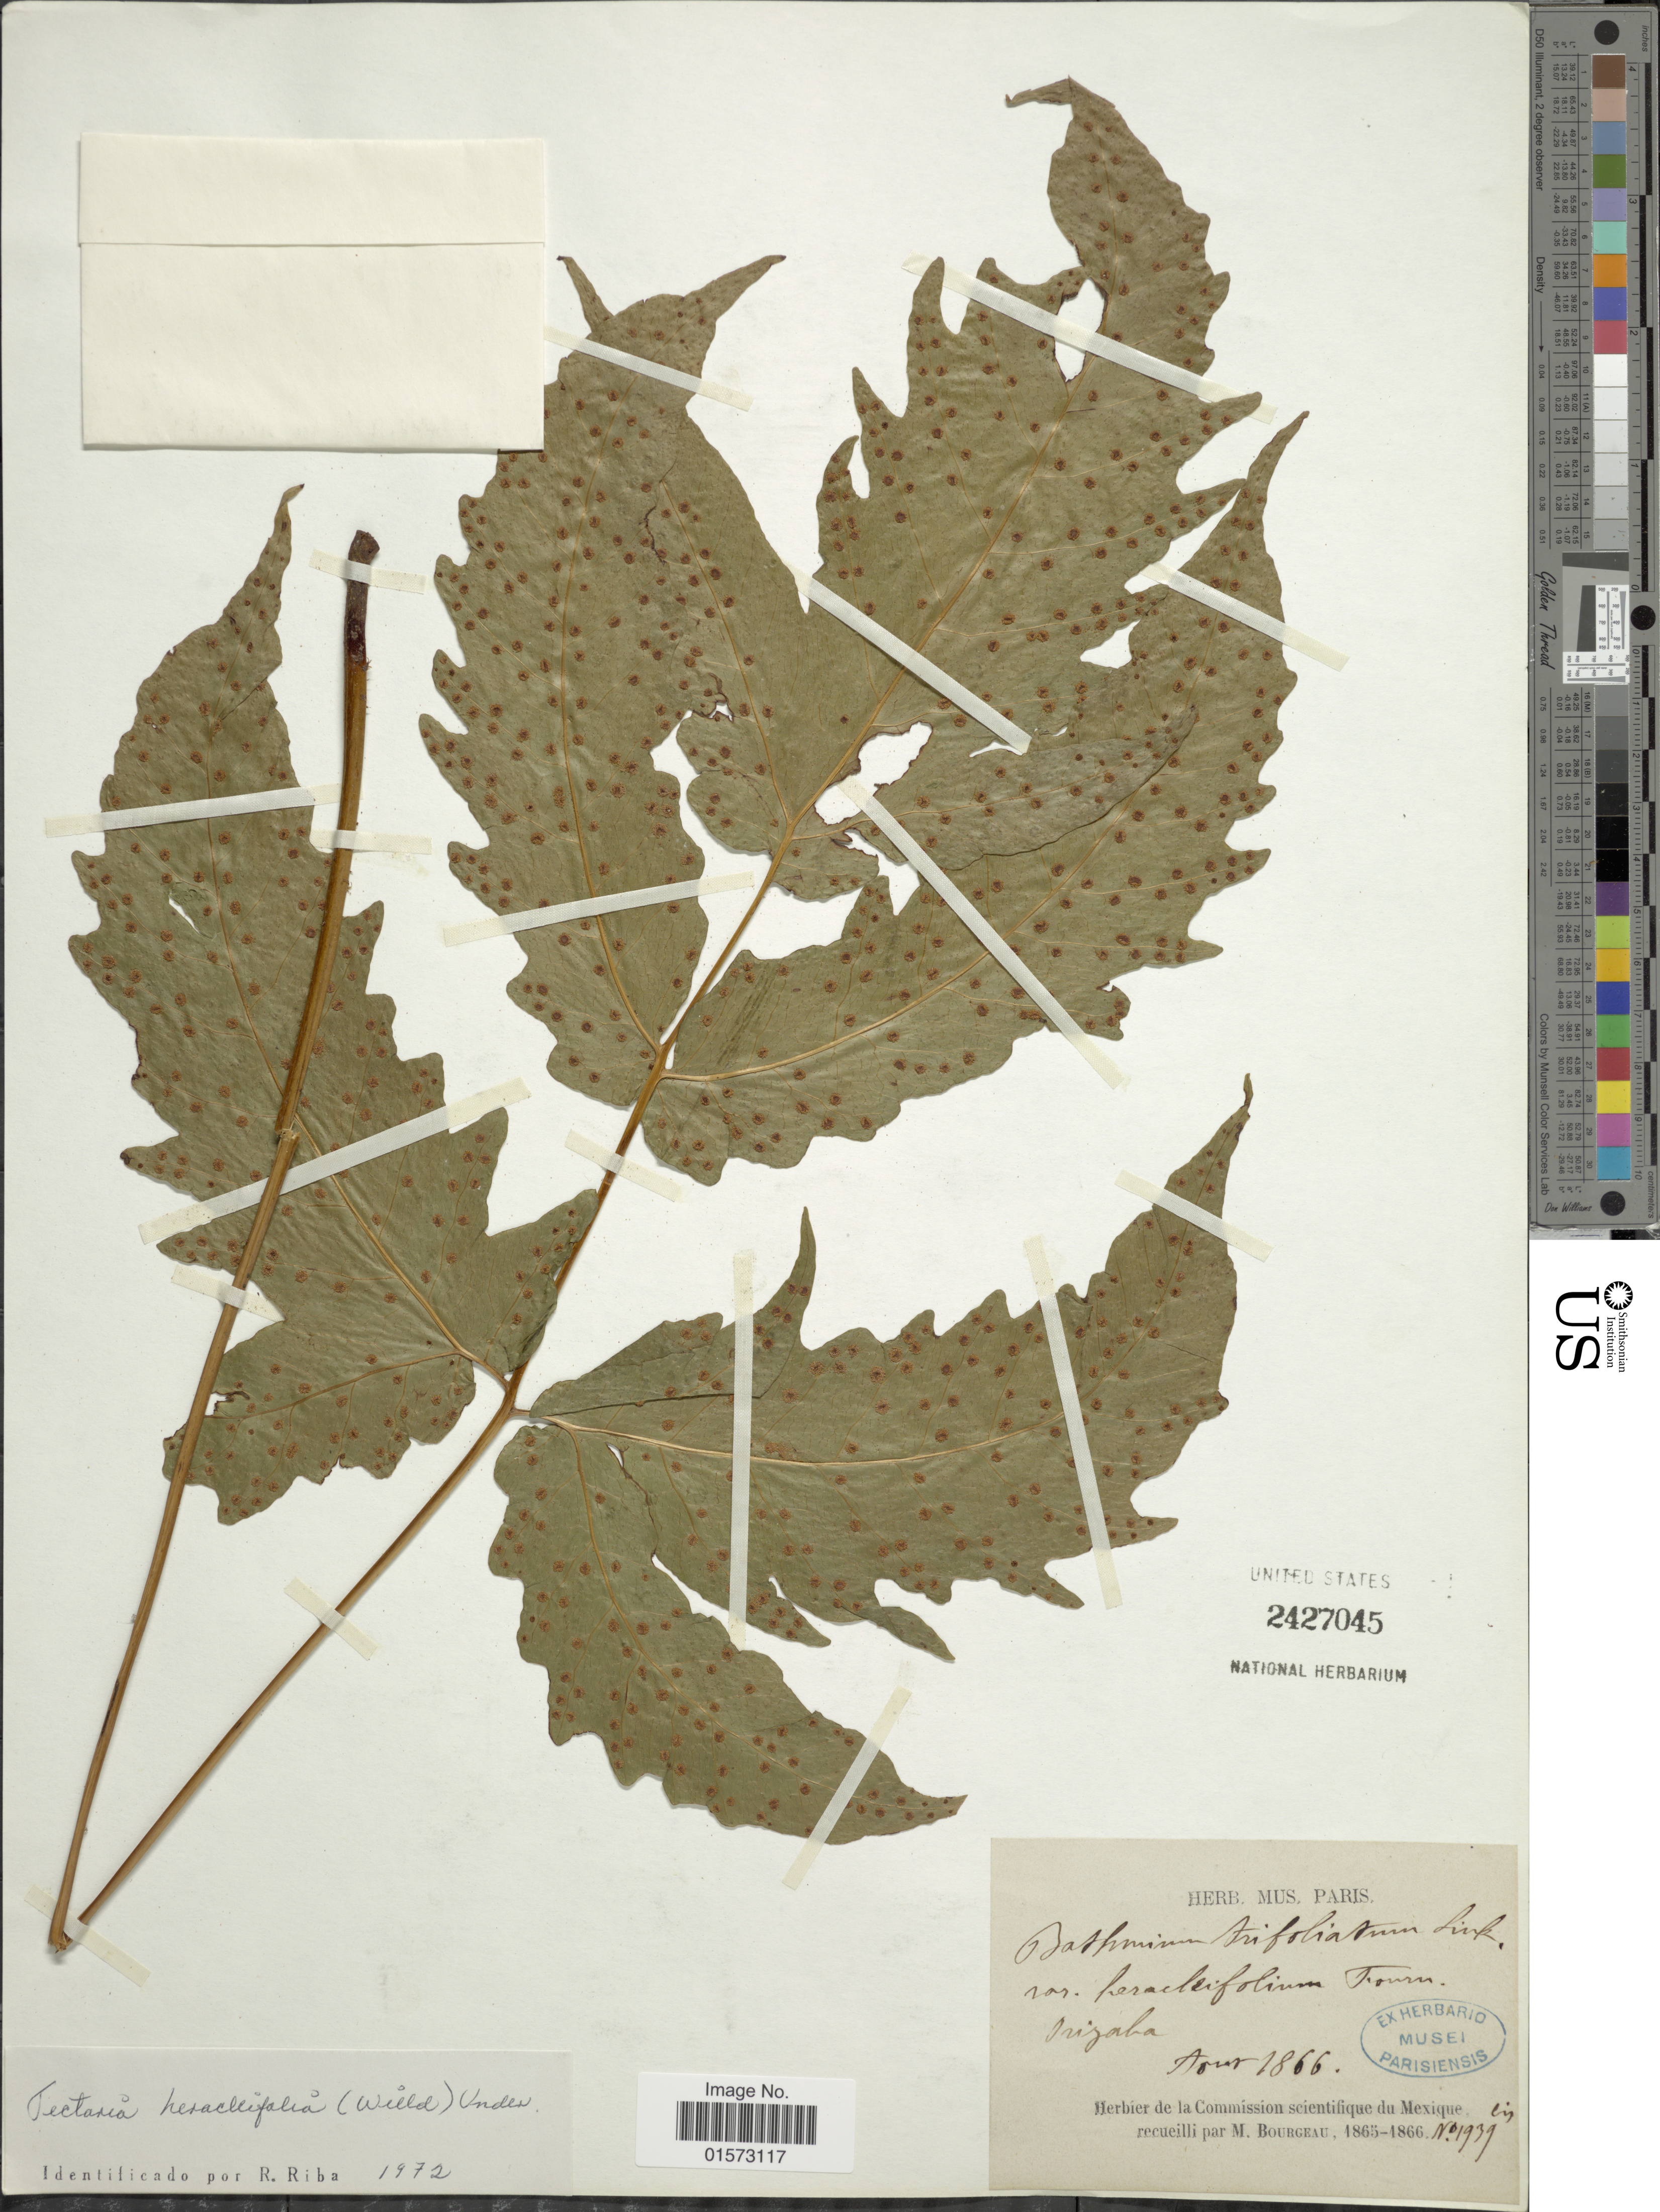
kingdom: Plantae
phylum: Tracheophyta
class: Polypodiopsida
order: Polypodiales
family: Tectariaceae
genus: Tectaria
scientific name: Tectaria heracleifolia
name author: (Willd.) Underw.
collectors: M. Bourgeau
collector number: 1939bis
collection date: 1866-08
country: Mexico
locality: Orizaba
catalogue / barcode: US 2427045